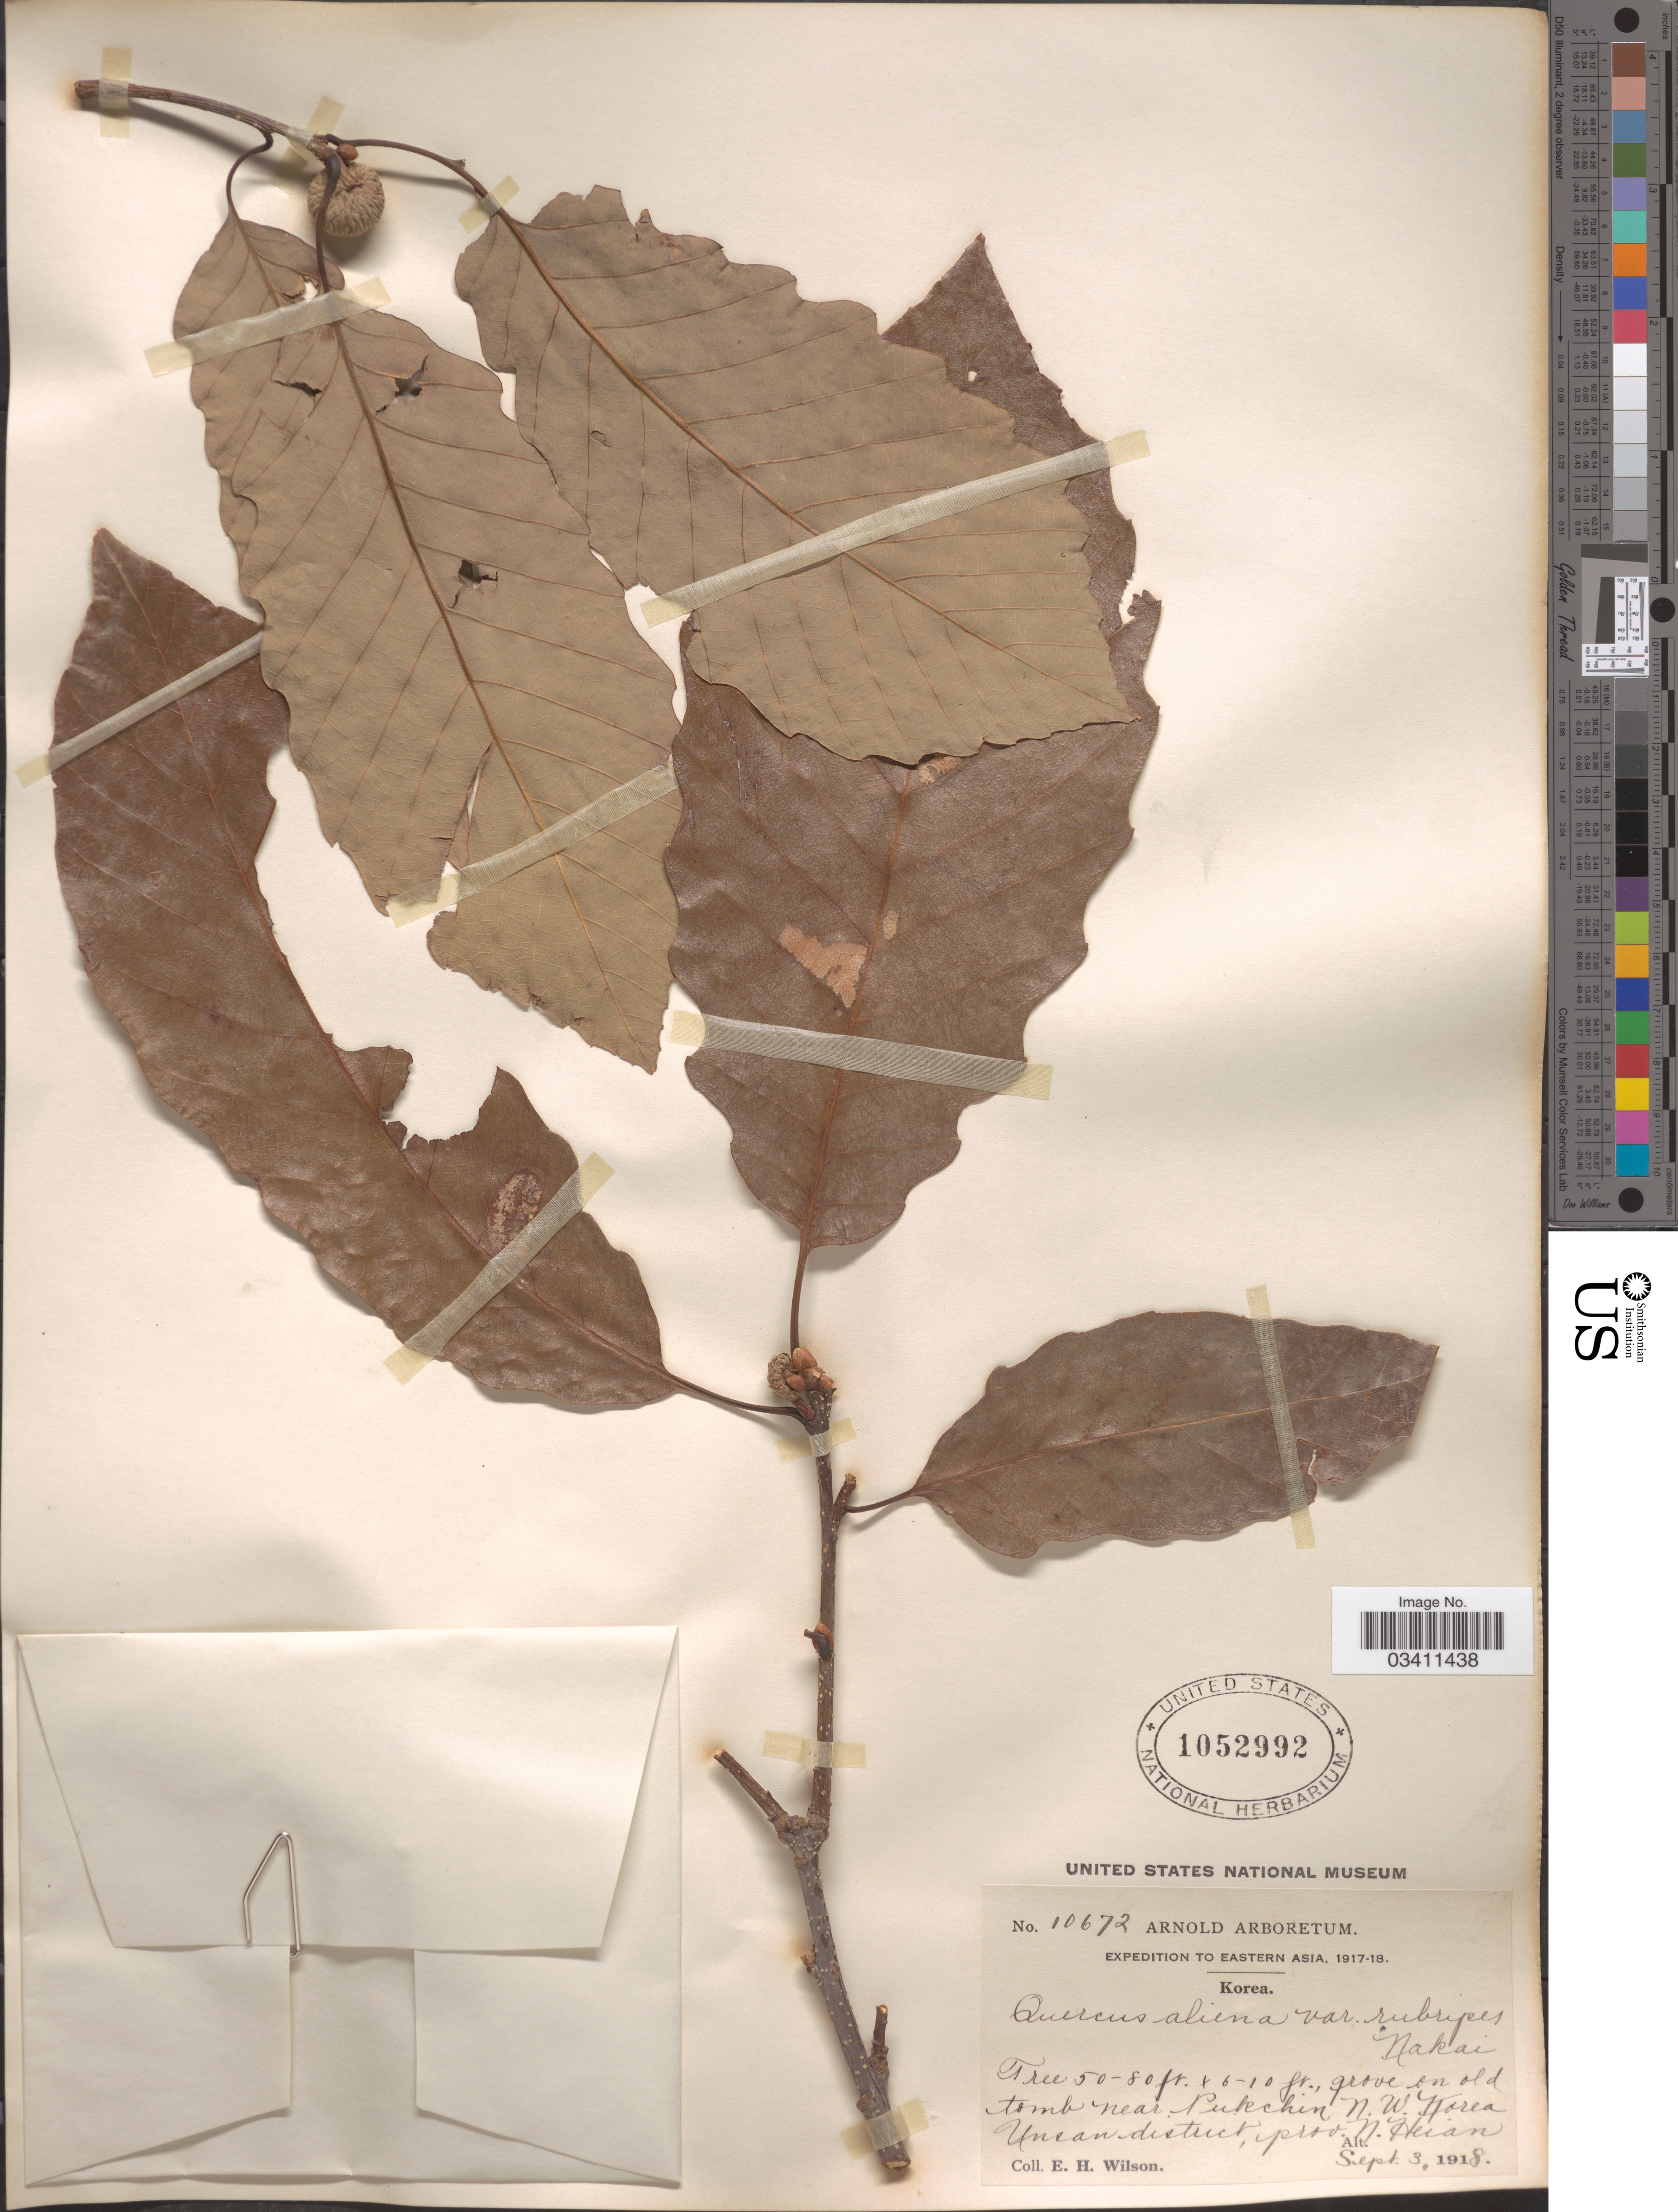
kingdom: Plantae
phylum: Tracheophyta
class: Magnoliopsida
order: Fagales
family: Fagaceae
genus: Quercus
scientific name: Quercus aliena var. rubripes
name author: Nakai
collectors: E. Wilson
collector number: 10672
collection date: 1918-09-03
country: North Korea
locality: Korea. Grove on old tomb near Pukchin, N.W. Korea Unsan district, prov. N. Heian.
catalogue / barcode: US 1052992